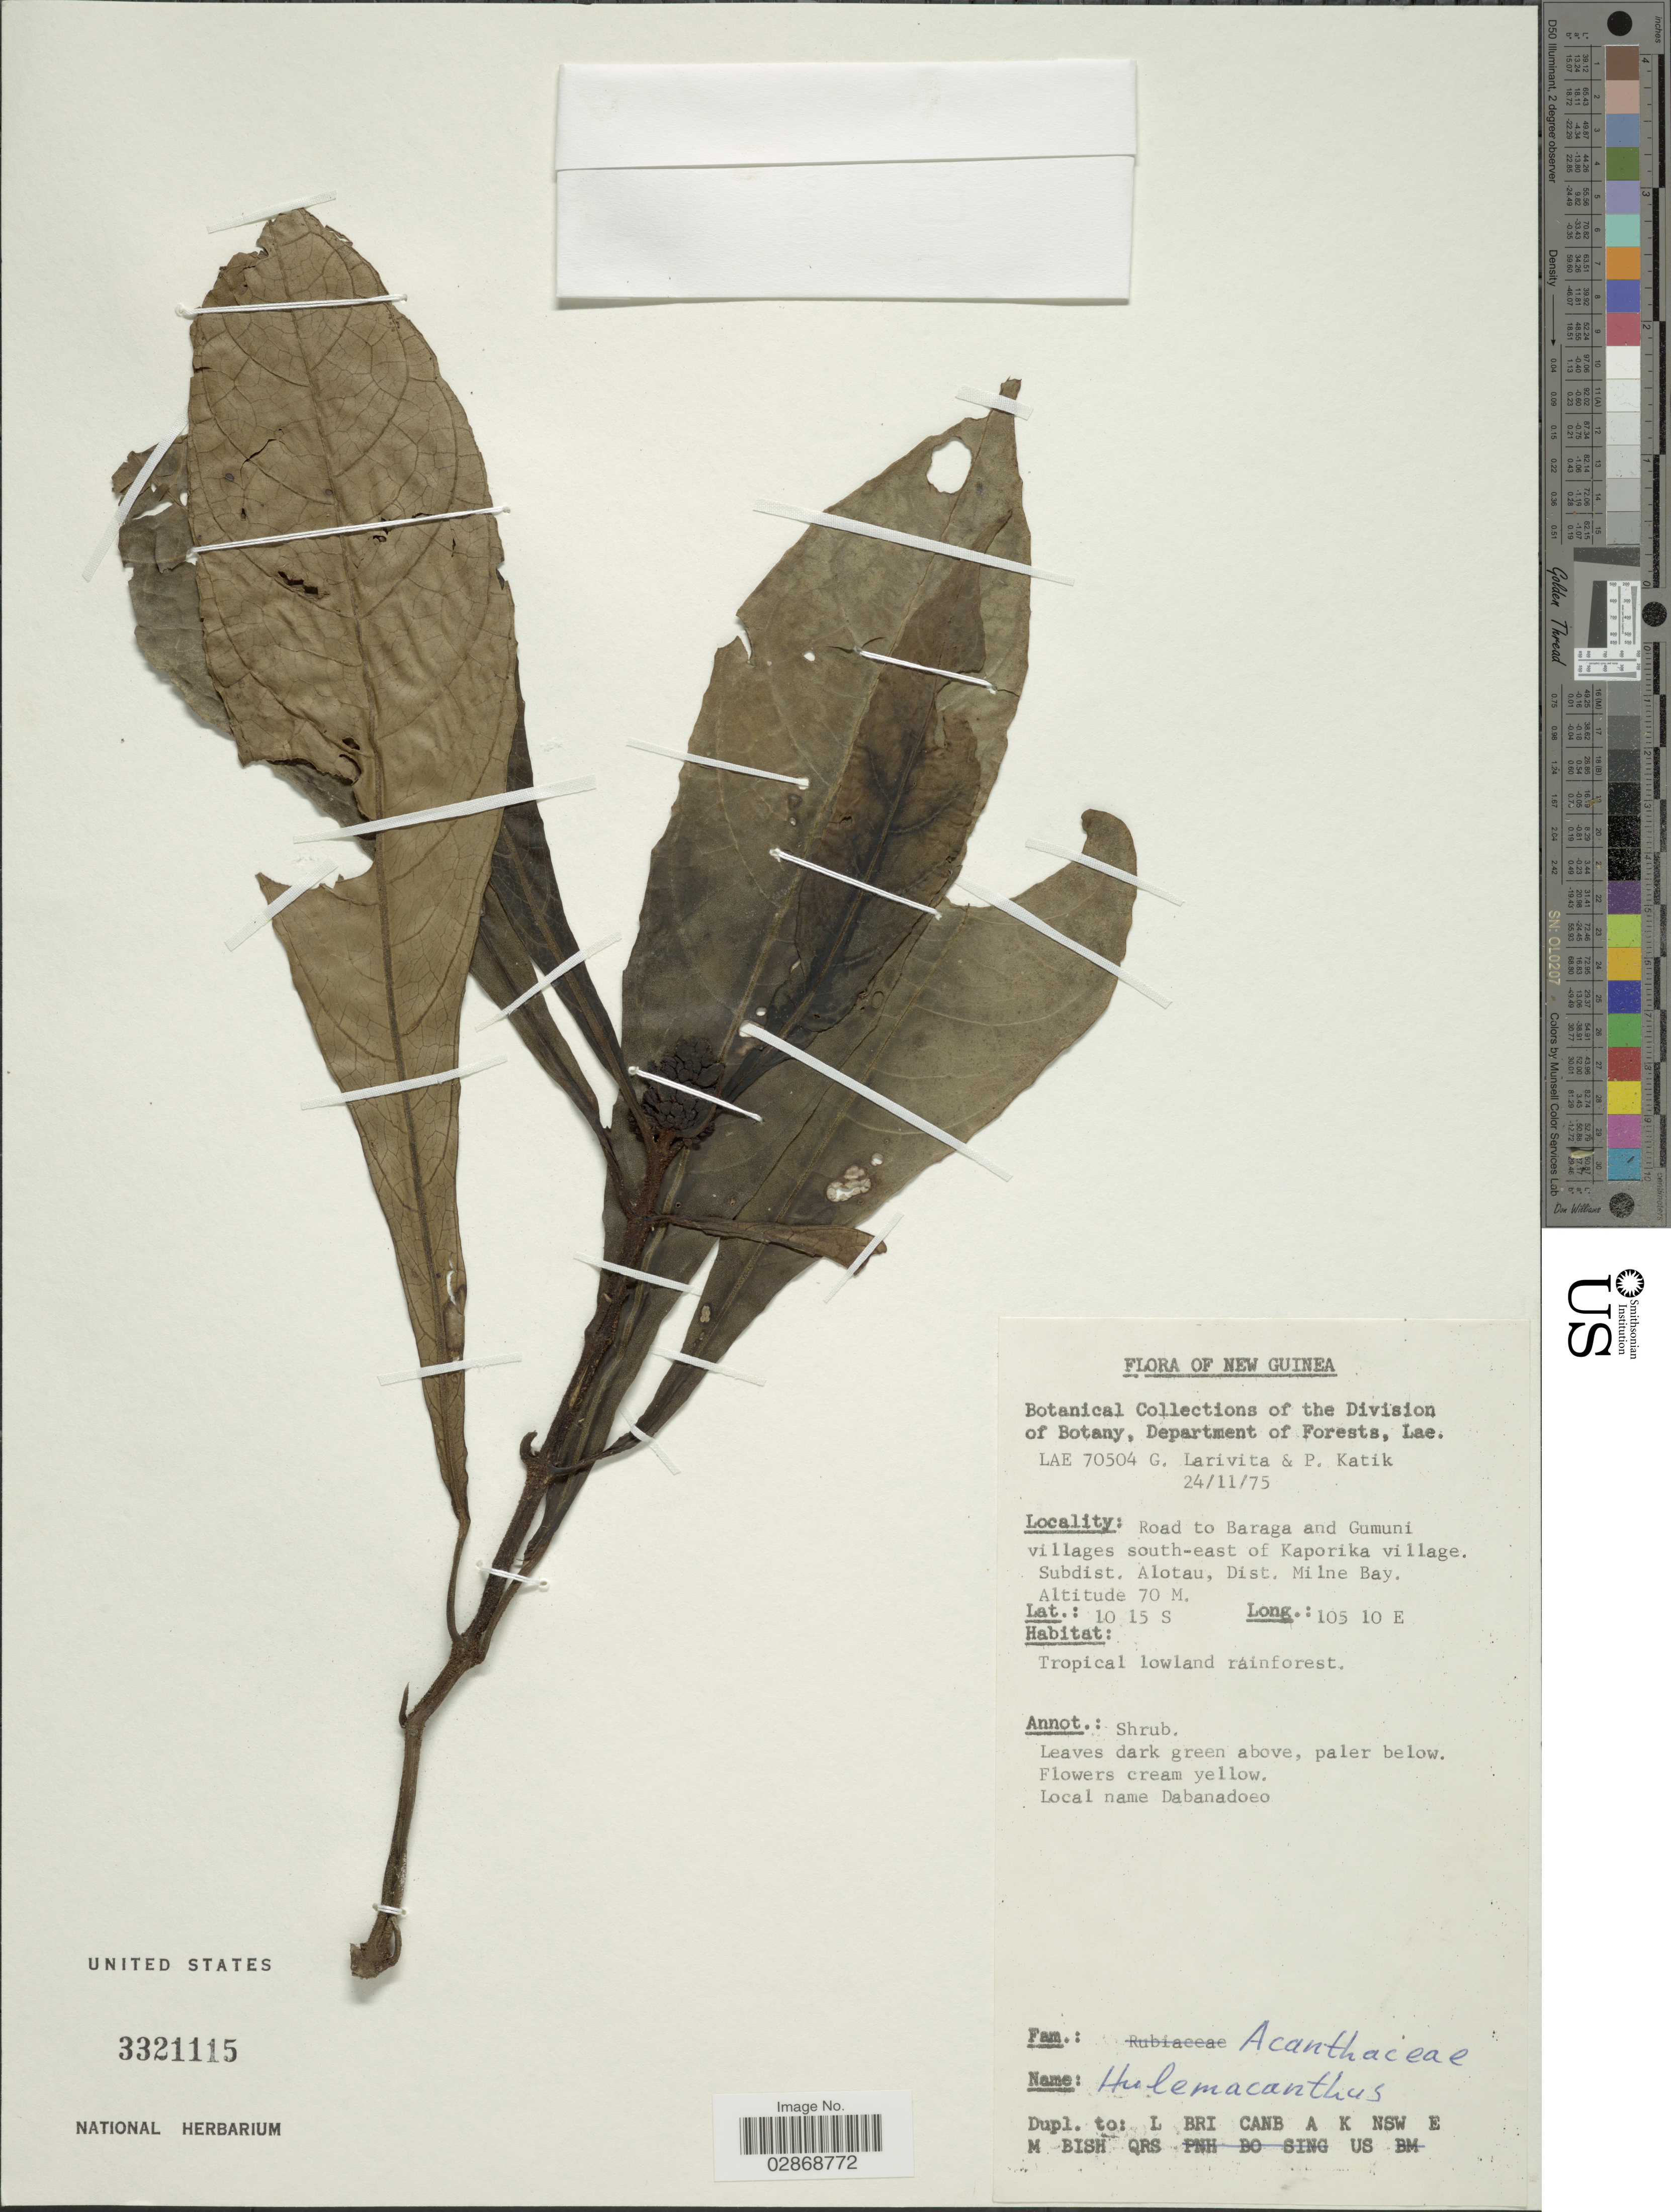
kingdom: Plantae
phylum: Tracheophyta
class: Magnoliopsida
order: Lamiales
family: Acanthaceae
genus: Hulemacanthus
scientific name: Hulemacanthus sp.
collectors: G. Larivita & P. Katik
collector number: LAE70504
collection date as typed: Transcribed d/m/y: 24/11/75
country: Papua New Guinea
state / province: Milne Bay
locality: New Guinea. Road to Baraga and Gumuni villages south-east of Kaporika village. Subdist. Alotau, Dist. Milne Bay.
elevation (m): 70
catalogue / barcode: US 3321115